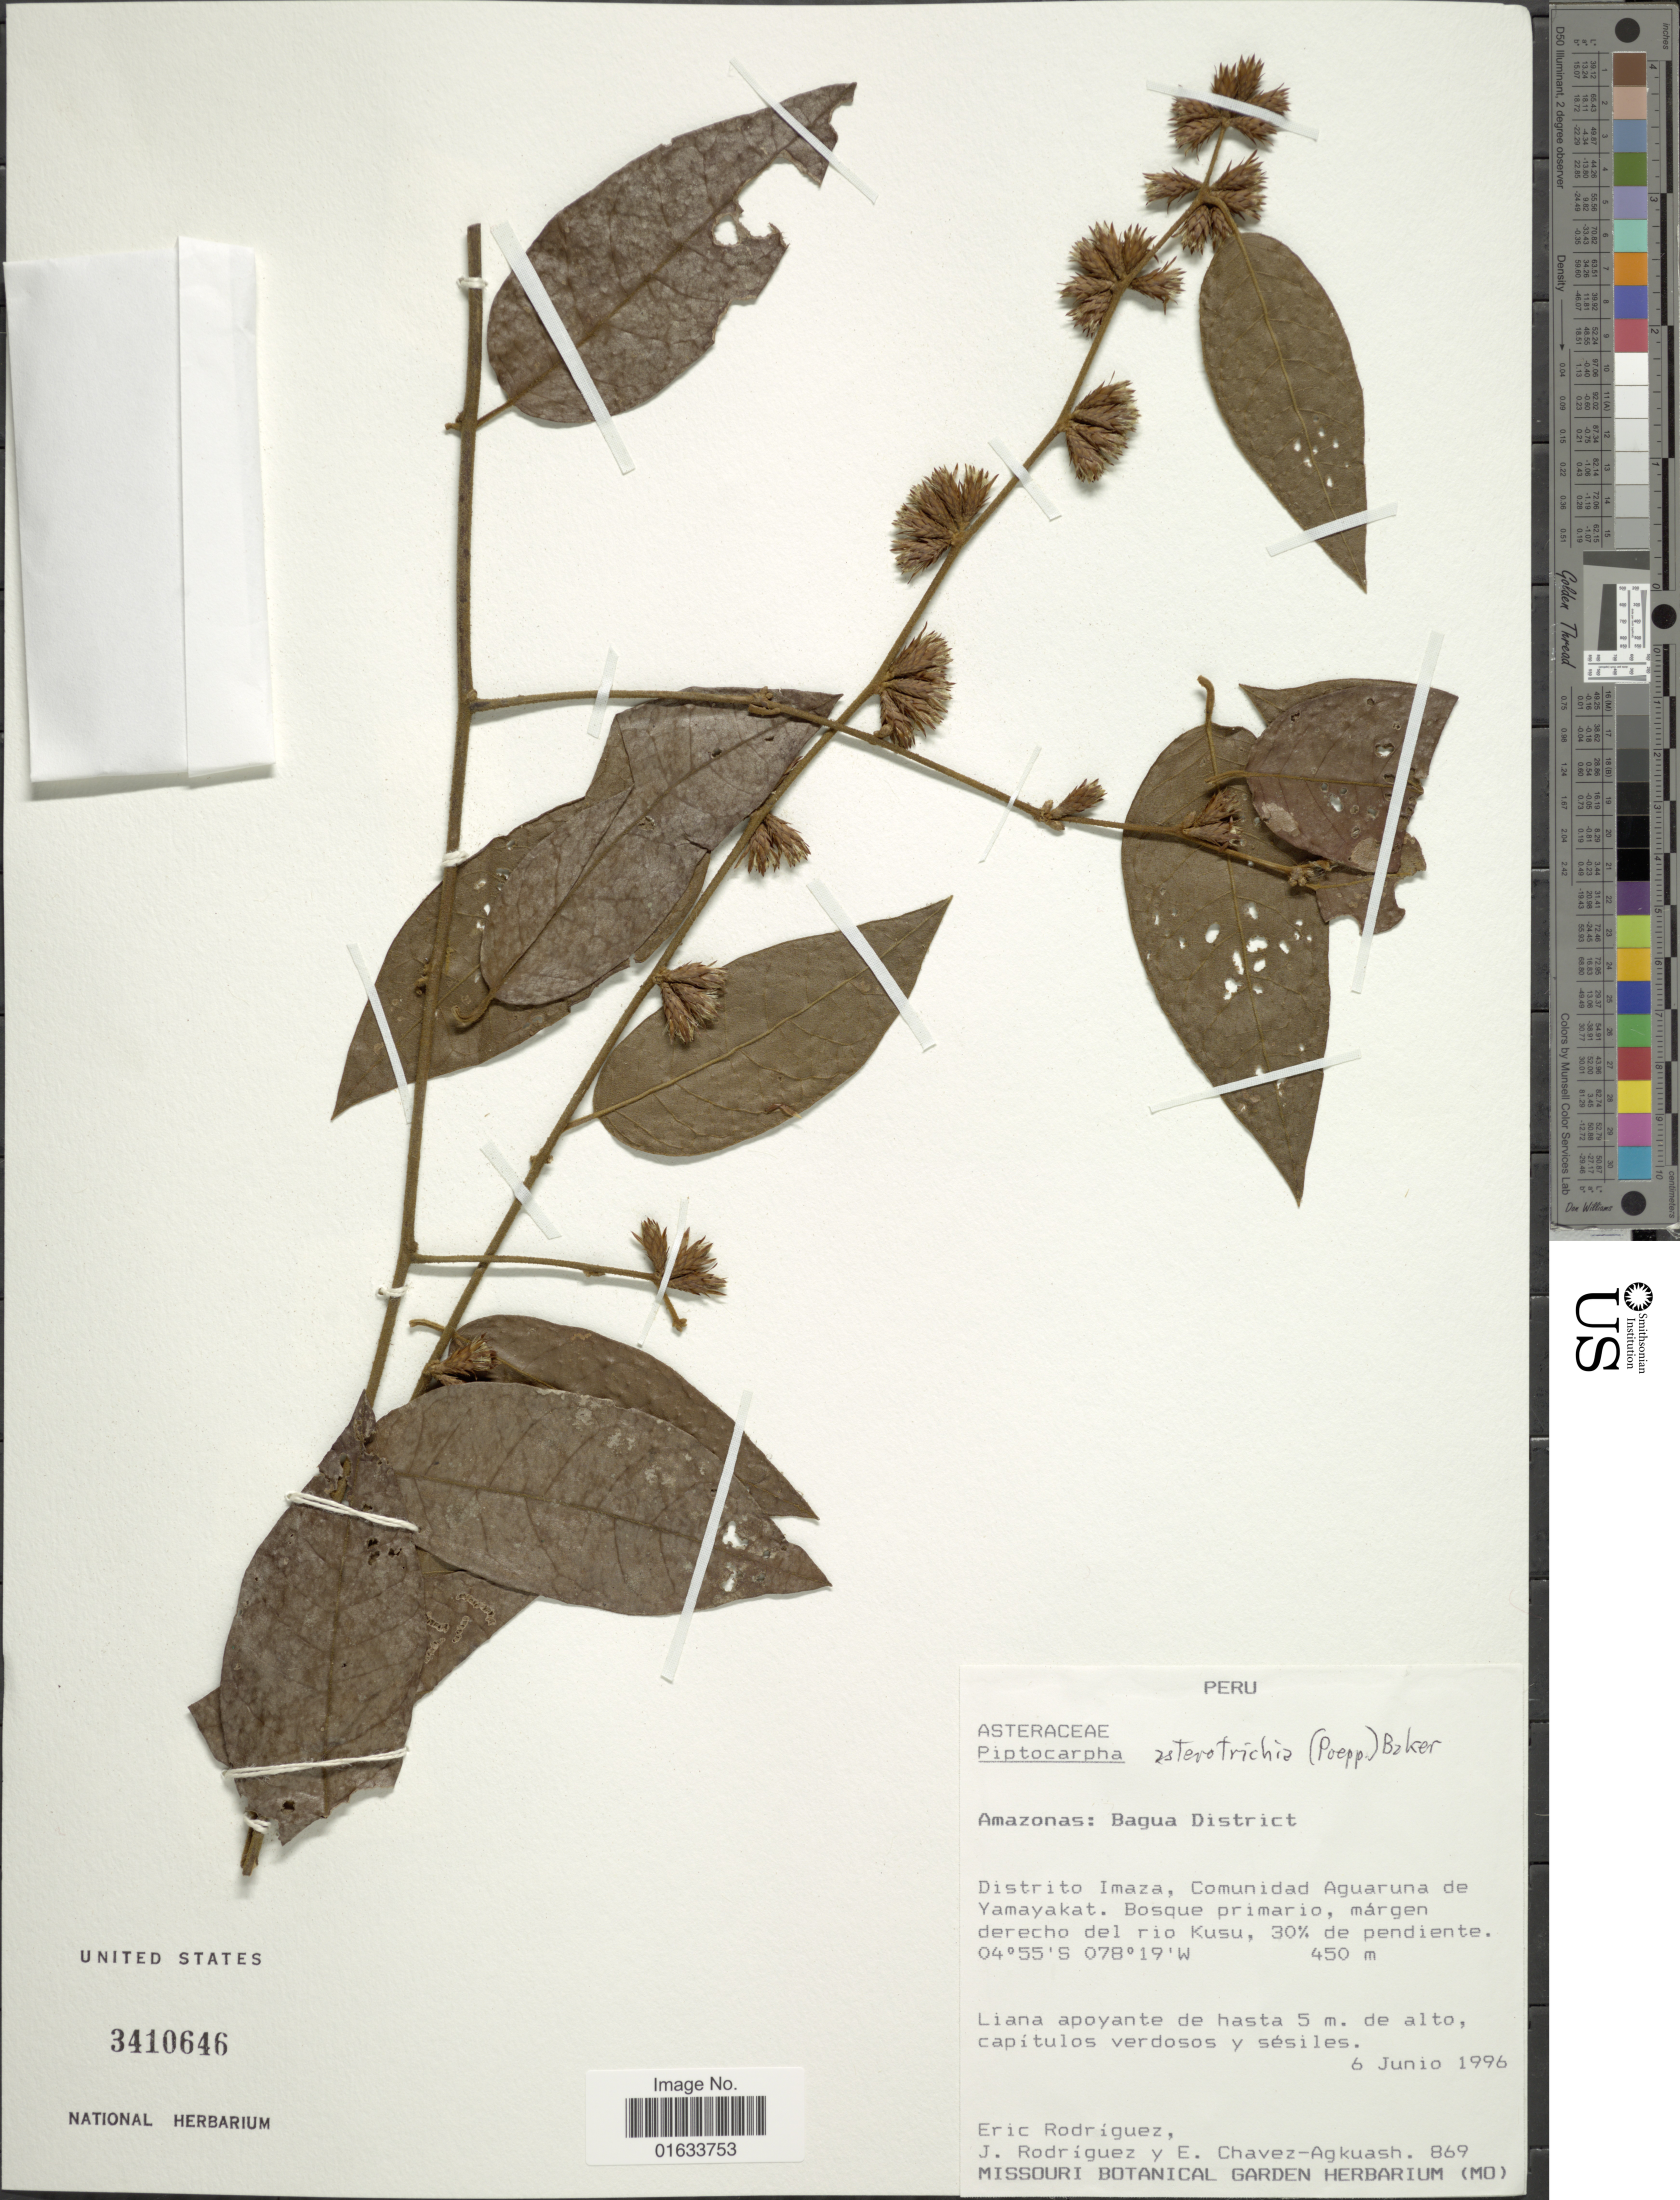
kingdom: Plantae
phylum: Tracheophyta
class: Magnoliopsida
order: Asterales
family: Asteraceae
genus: Piptocarpha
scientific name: Piptocarpha asterotrichia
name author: (Poepp.) Baker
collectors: E. Rodriquez, J. Rodriquez & E. Chavez-Agkuash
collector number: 869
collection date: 1996-06-06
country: Peru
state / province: Amazonas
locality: Amazonas: Bagua Distrito. Distrito Imaza, Comunidad Aguaruna de Yamayakat. Bosque primario, márgen derecho del rio Kusu, 30% de pendiente.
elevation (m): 450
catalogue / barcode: US 3410646